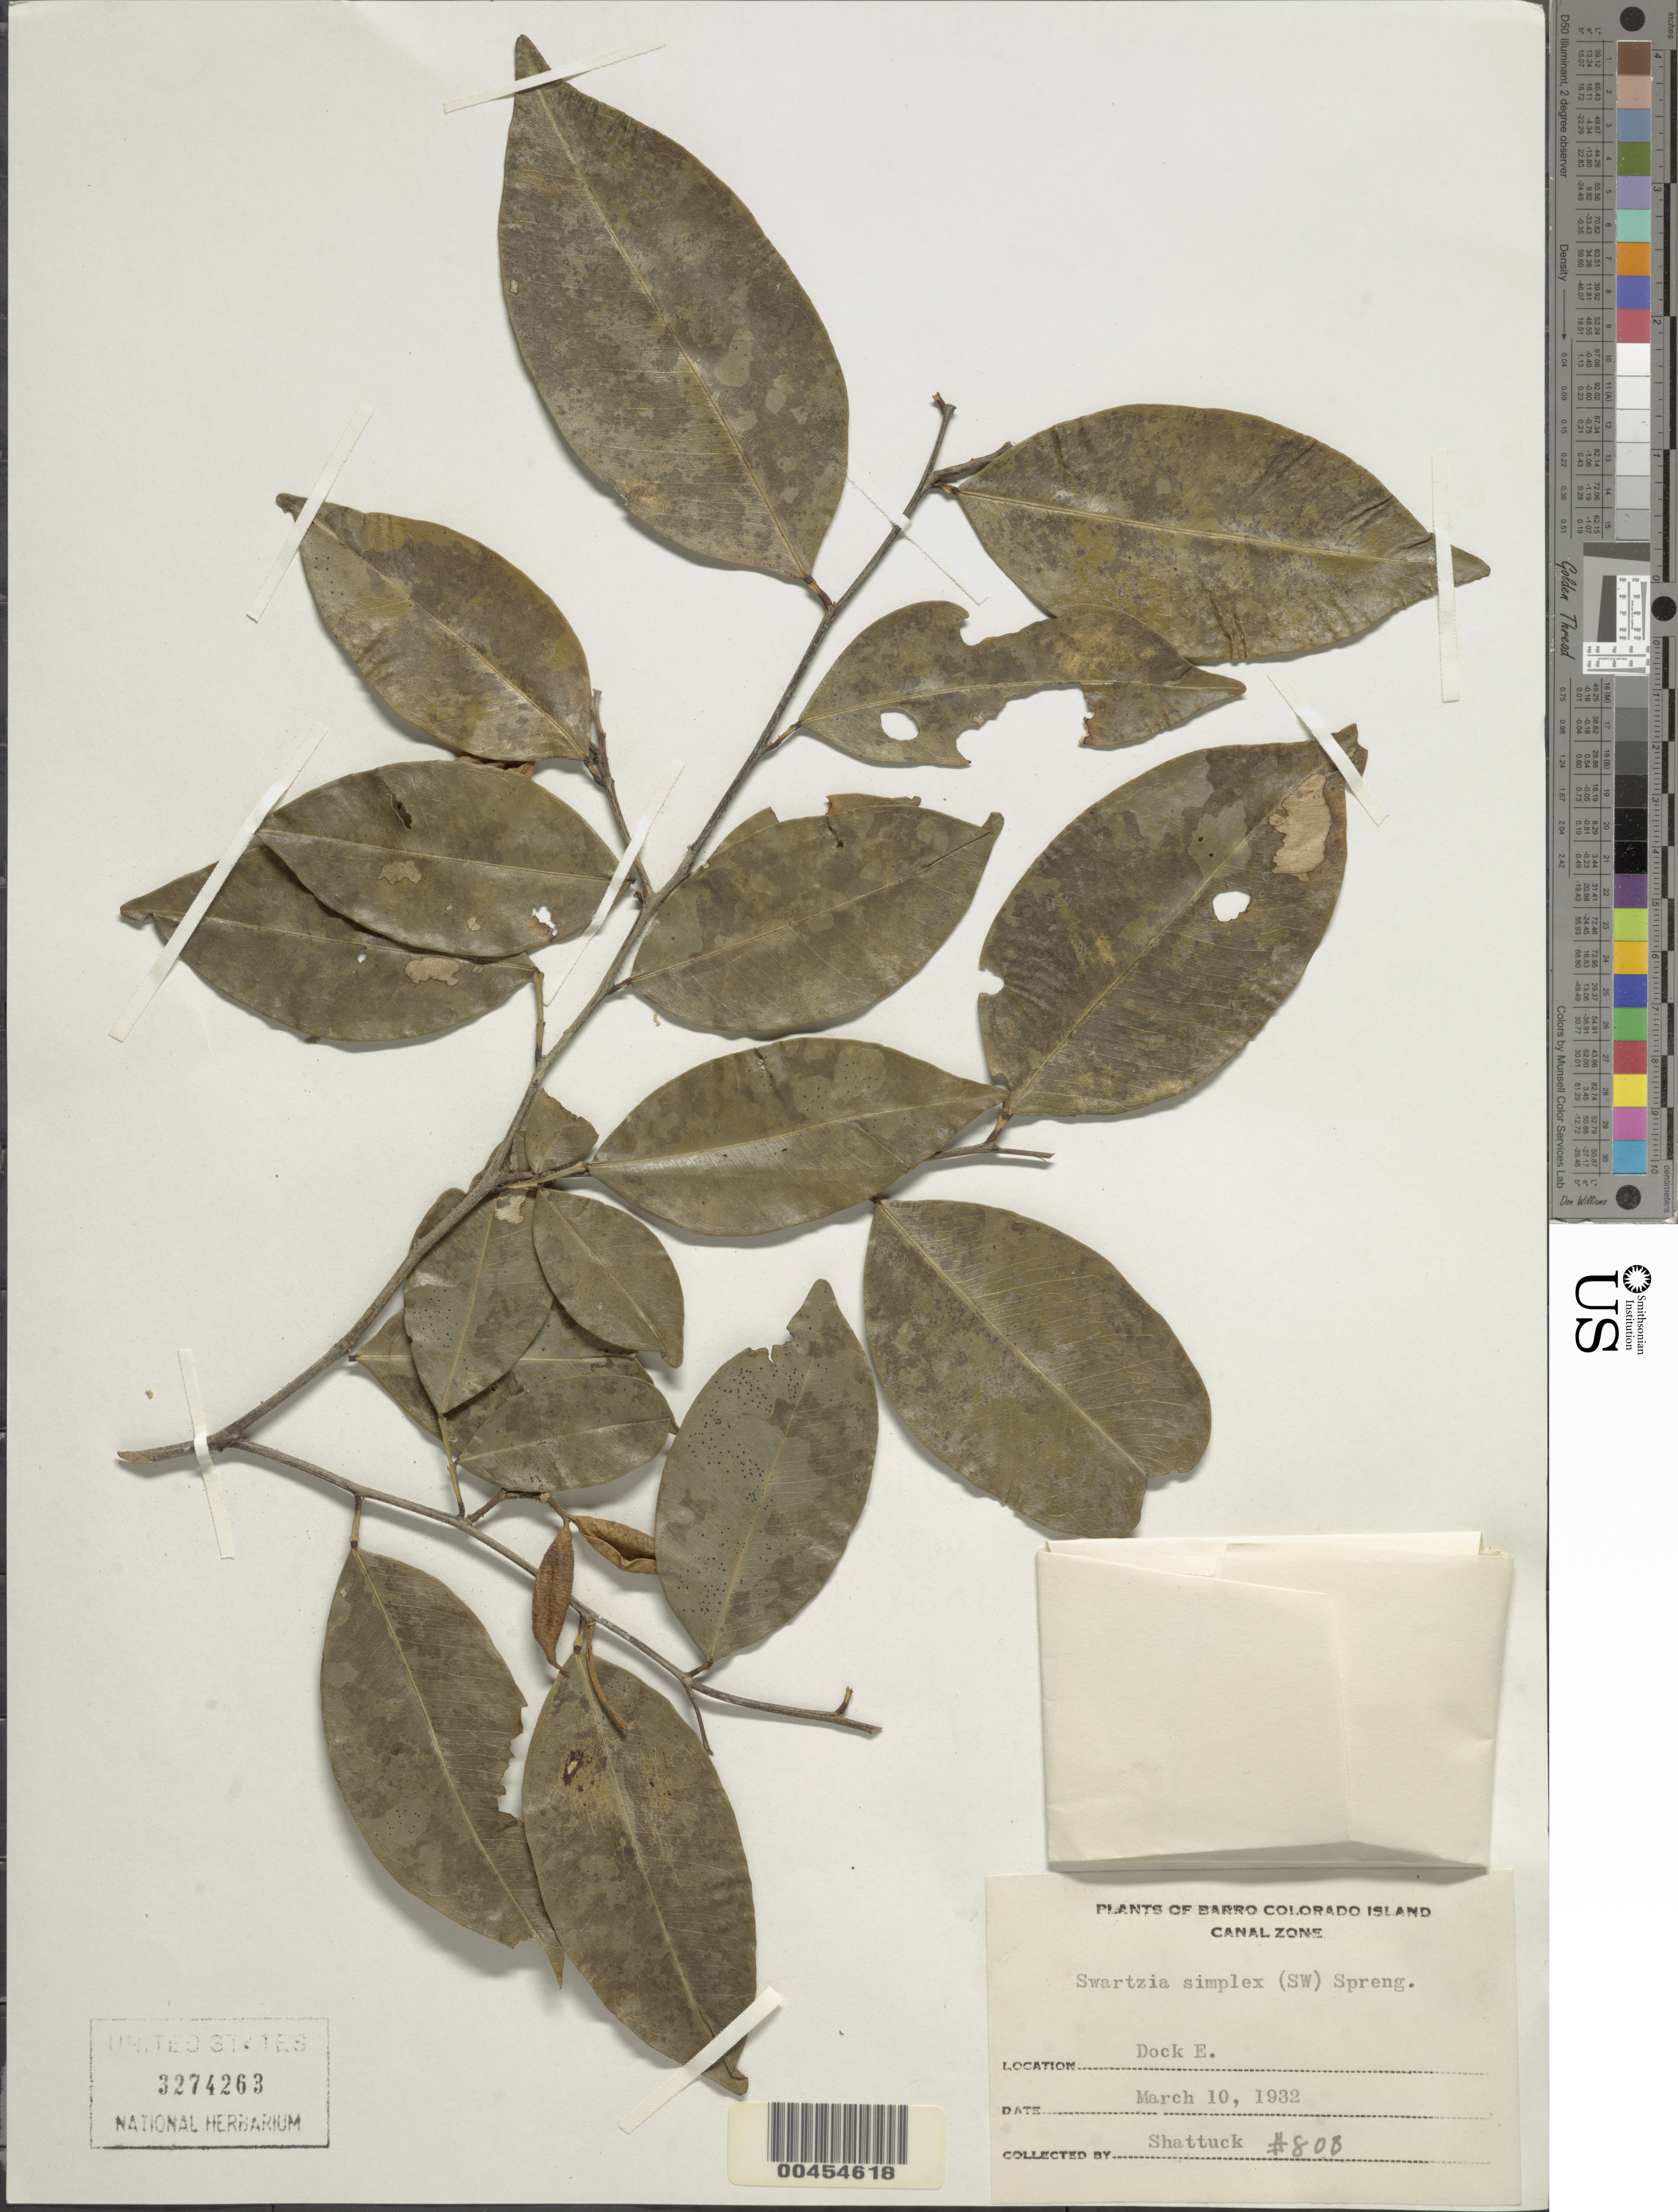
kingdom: Plantae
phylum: Tracheophyta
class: Magnoliopsida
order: Fabales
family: Fabaceae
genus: Swartzia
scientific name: Swartzia simplex var. ochnacea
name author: (DC.) R.S. Cowan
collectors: O. Shattuck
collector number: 808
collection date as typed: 10 Mar 1932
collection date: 1932-03-10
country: Panama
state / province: Panamá Oeste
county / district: Canal Zone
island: Barro Colorado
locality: Dock E, Barro Colorado I.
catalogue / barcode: US 3274263